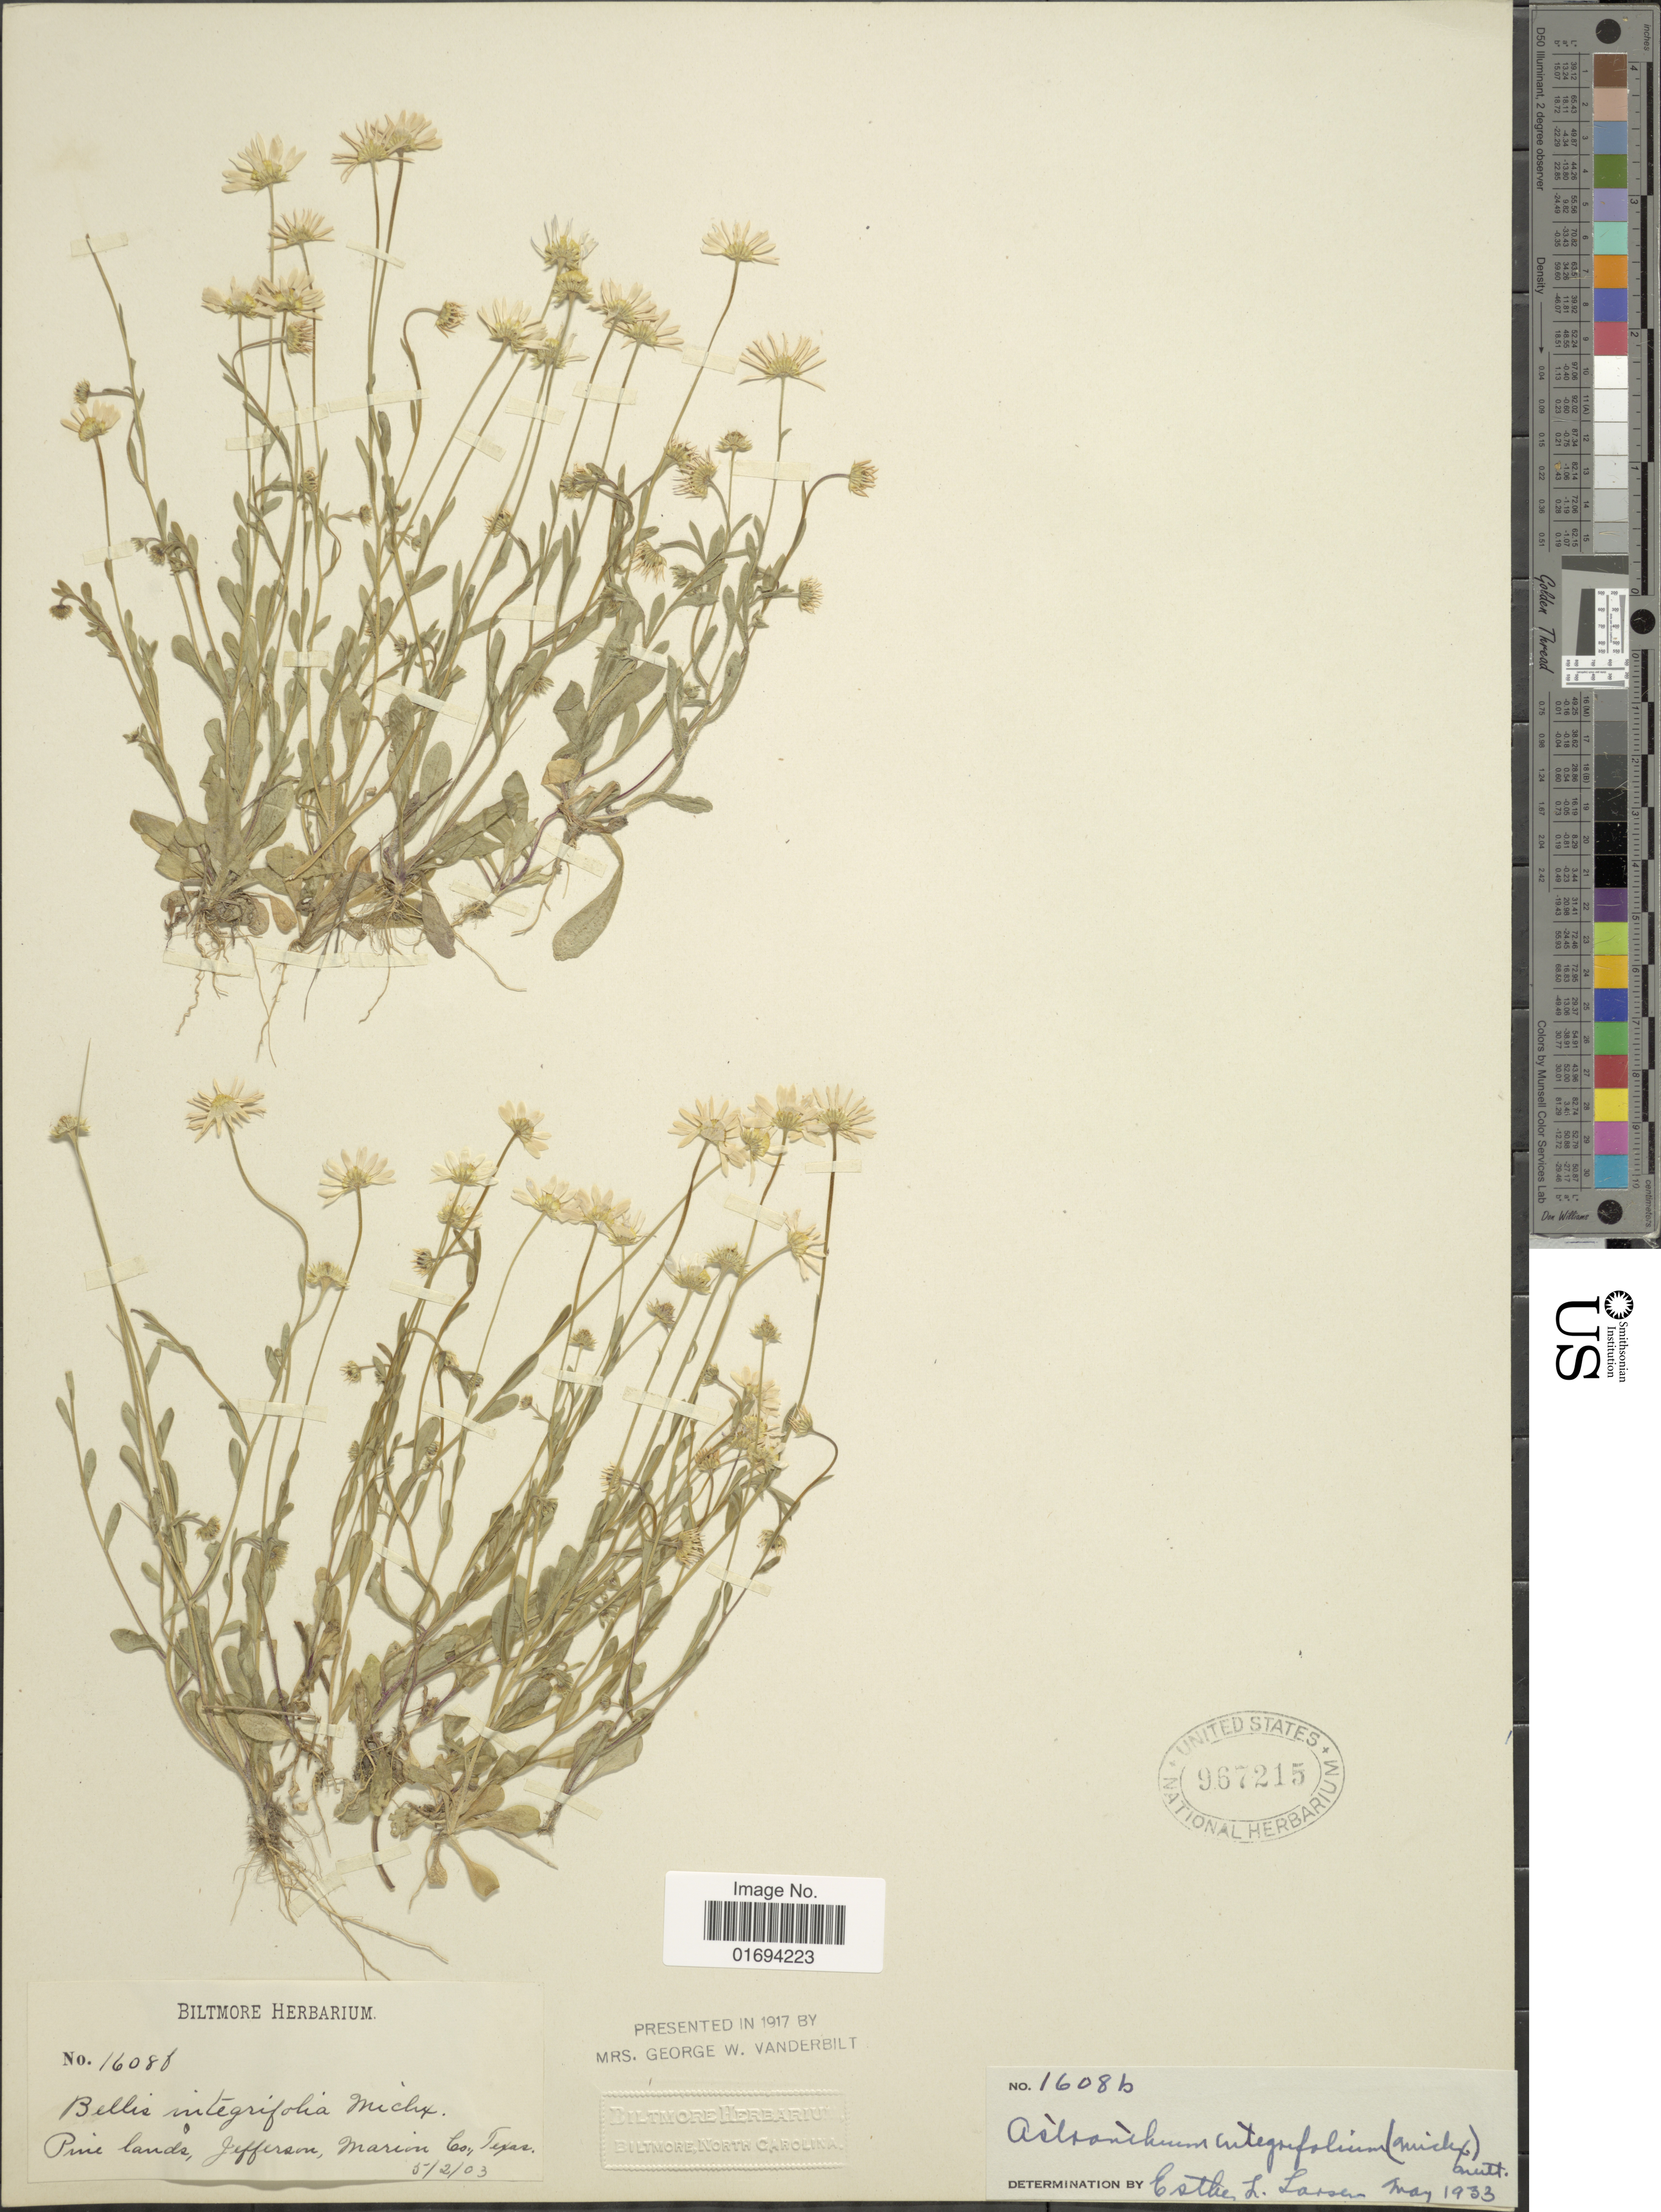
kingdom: Plantae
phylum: Tracheophyta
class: Magnoliopsida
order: Asterales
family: Asteraceae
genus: Astranthium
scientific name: Astranthium integrifolium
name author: (Michx.) Nutt.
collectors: ex herb. Biltmore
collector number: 1608b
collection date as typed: Transcribed d/m/y: 5/2/3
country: United States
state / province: Texas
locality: Jefferson, Marin Co.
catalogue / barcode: US 967215